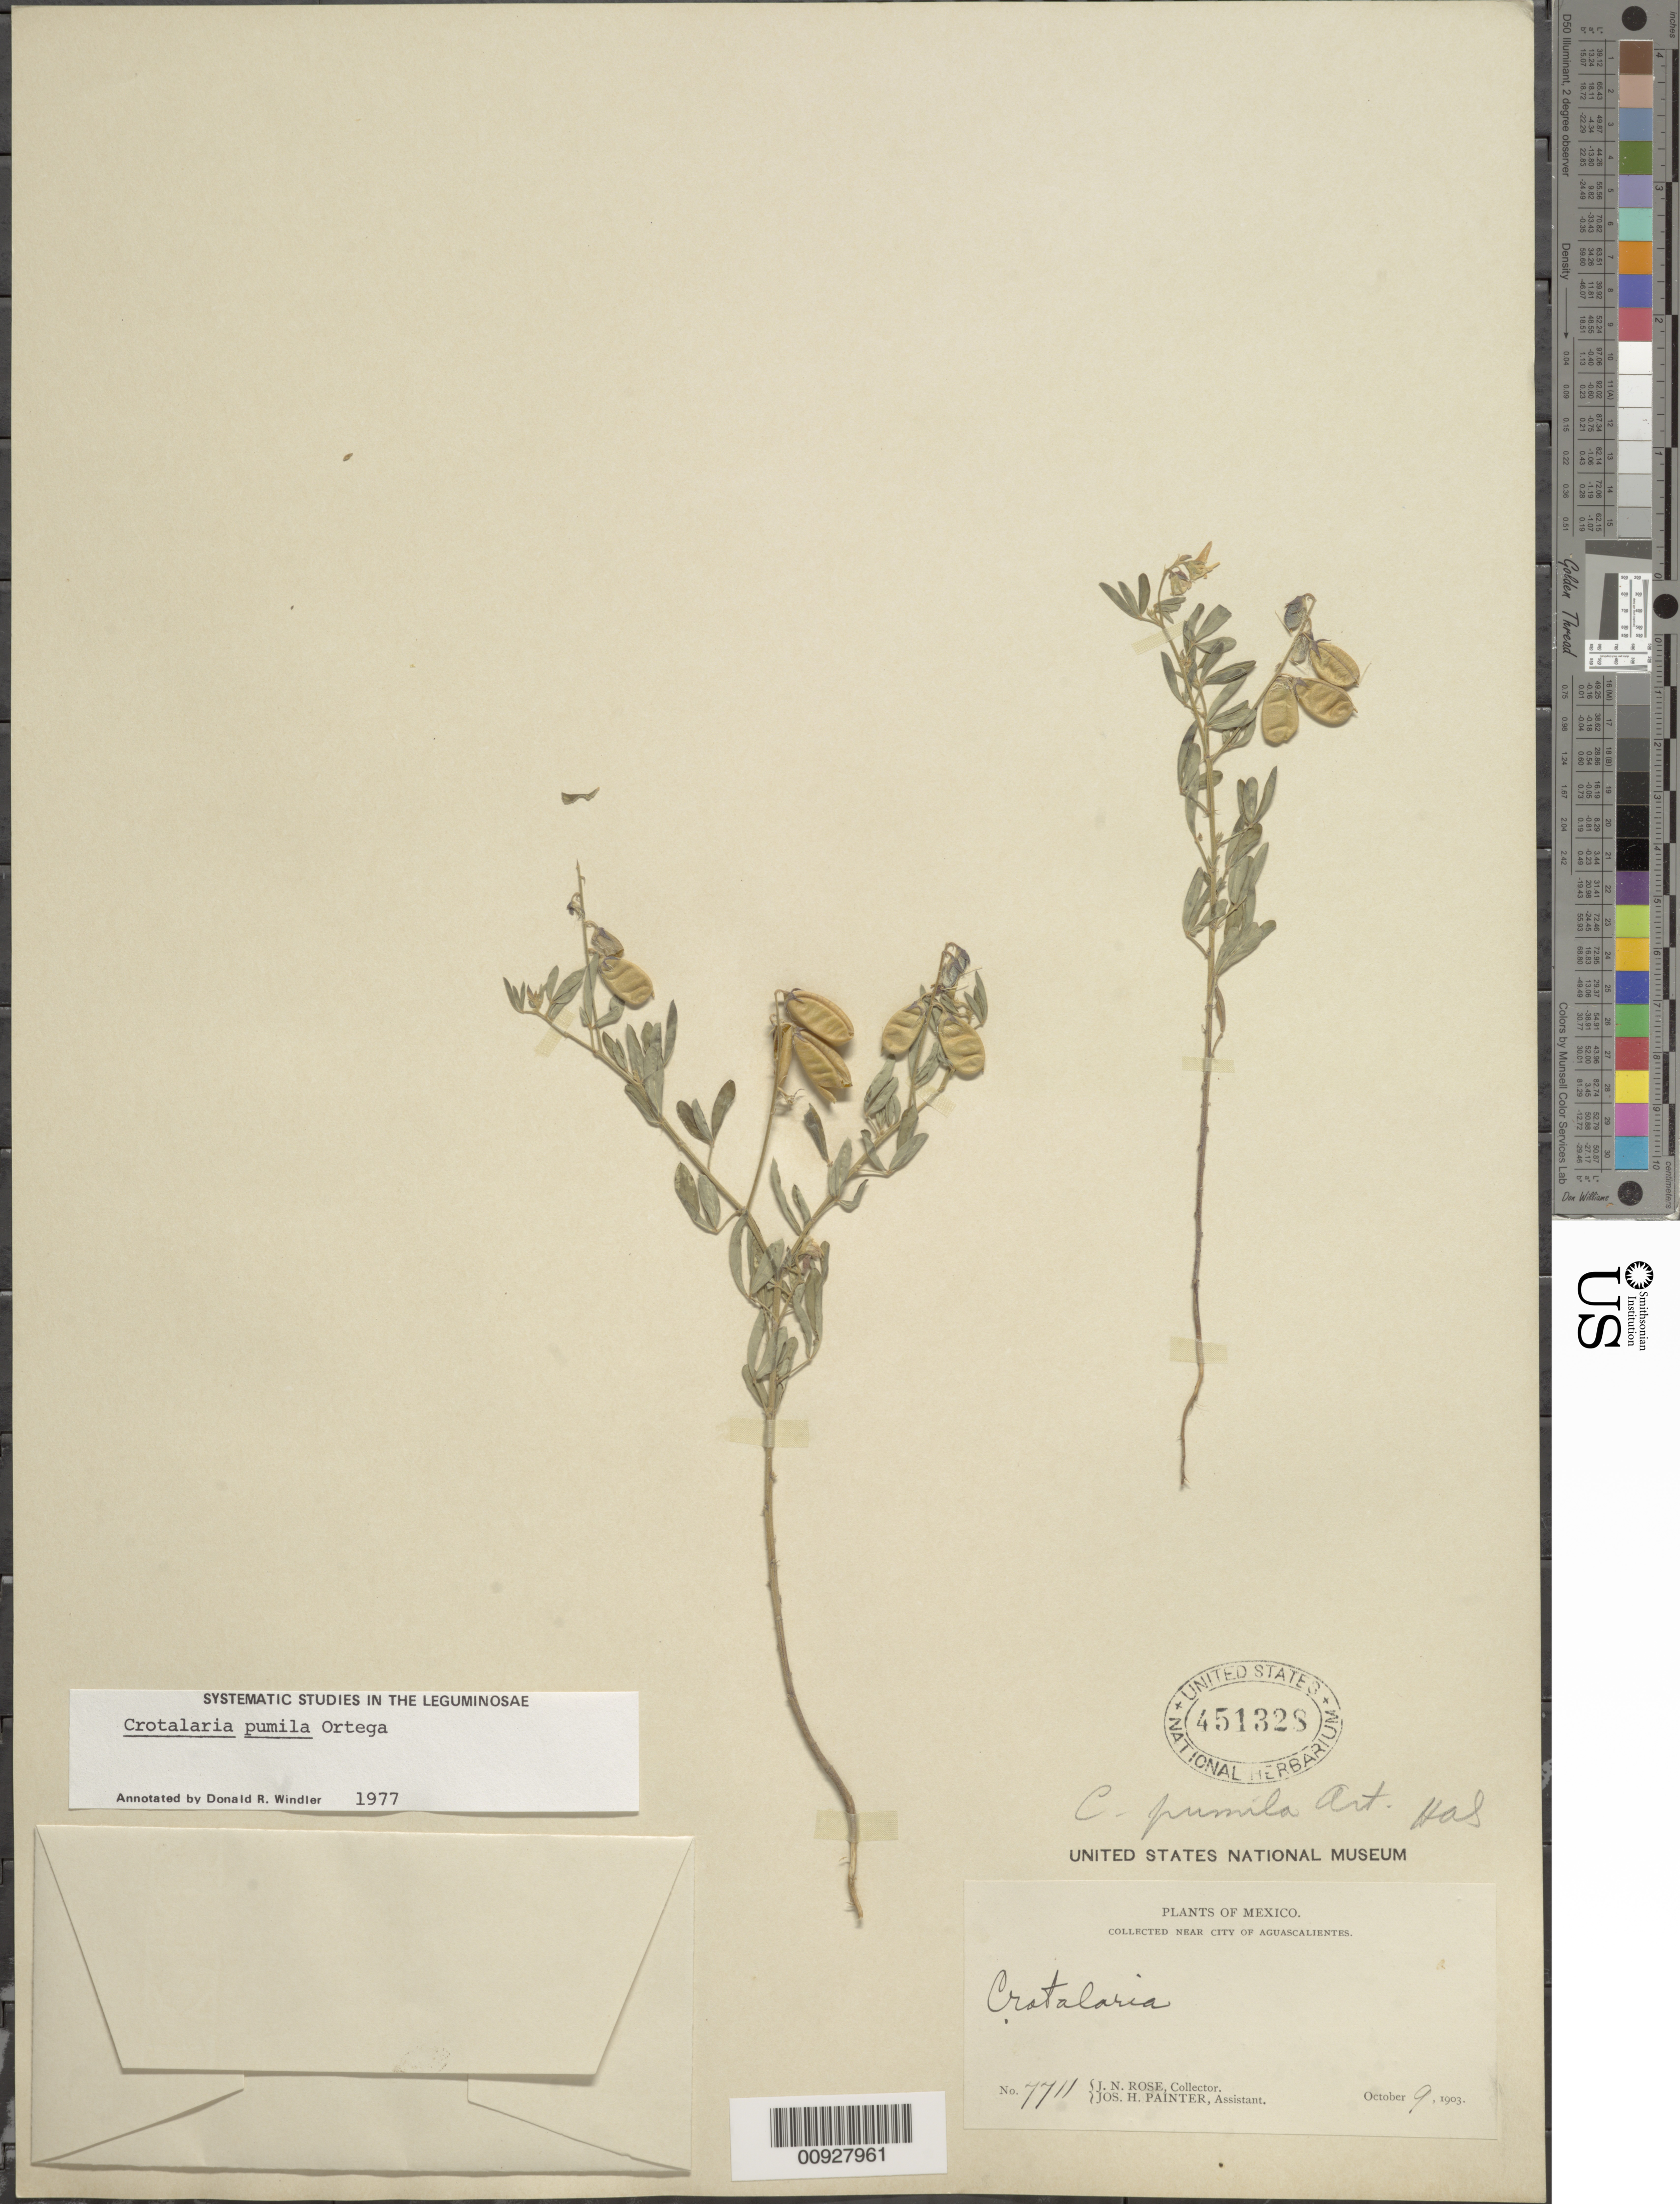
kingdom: Plantae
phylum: Tracheophyta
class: Magnoliopsida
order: Fabales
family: Fabaceae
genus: Crotalaria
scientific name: Crotalaria pumila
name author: Ortega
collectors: J. N. Rose & J. H. Painter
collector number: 7711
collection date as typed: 09 Oct 1903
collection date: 1903-10-09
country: Mexico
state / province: Aguascalientes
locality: Near city of Aguascalientes.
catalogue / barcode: US 451328